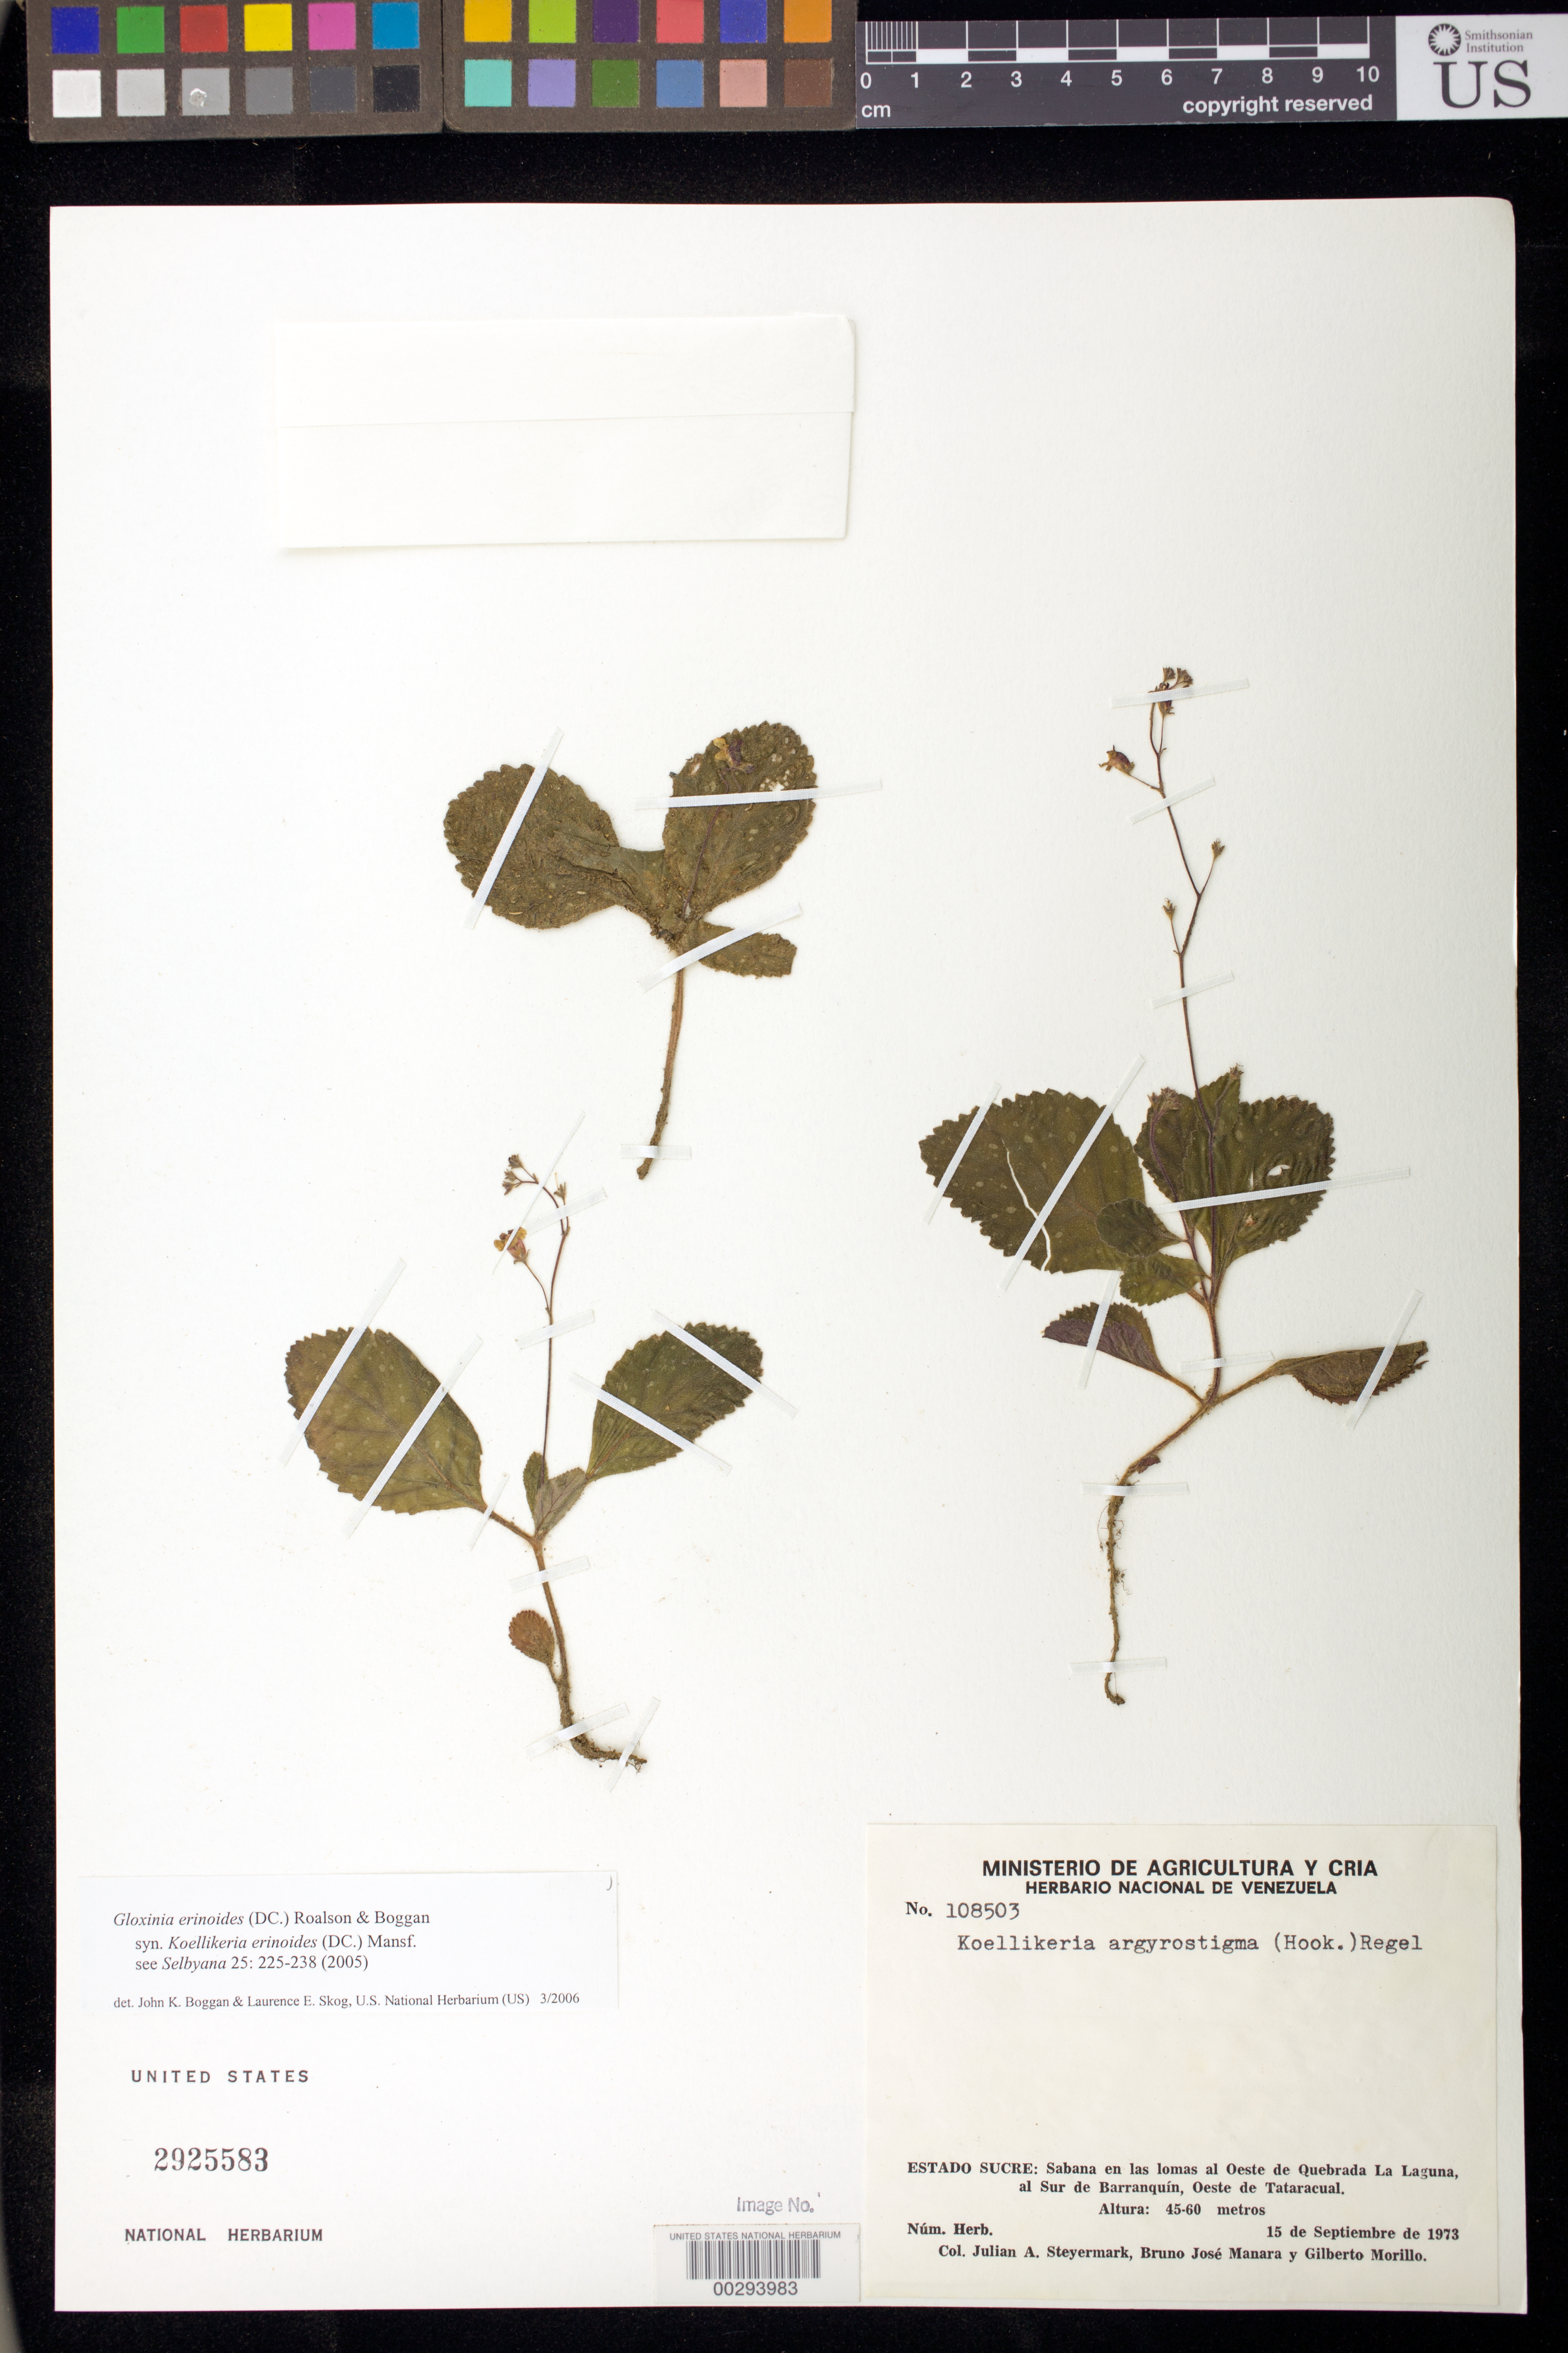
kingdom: Plantae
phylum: Tracheophyta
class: Magnoliopsida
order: Lamiales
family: Gesneriaceae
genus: Gloxinia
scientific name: Gloxinia erinoides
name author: (DC.) Roalson & Boggan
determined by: Boggan, J. K.; Skog, L. E.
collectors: J. Steyermark, B. Manara & G. Morillo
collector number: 108503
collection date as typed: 15 Sep 1973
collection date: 1973-09-15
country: Venezuela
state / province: Sucre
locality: Sabana en las lomas W of Quebrada La Laguna, al Sur de Barranquin, W of Tataracual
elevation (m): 45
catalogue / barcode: US 2925583